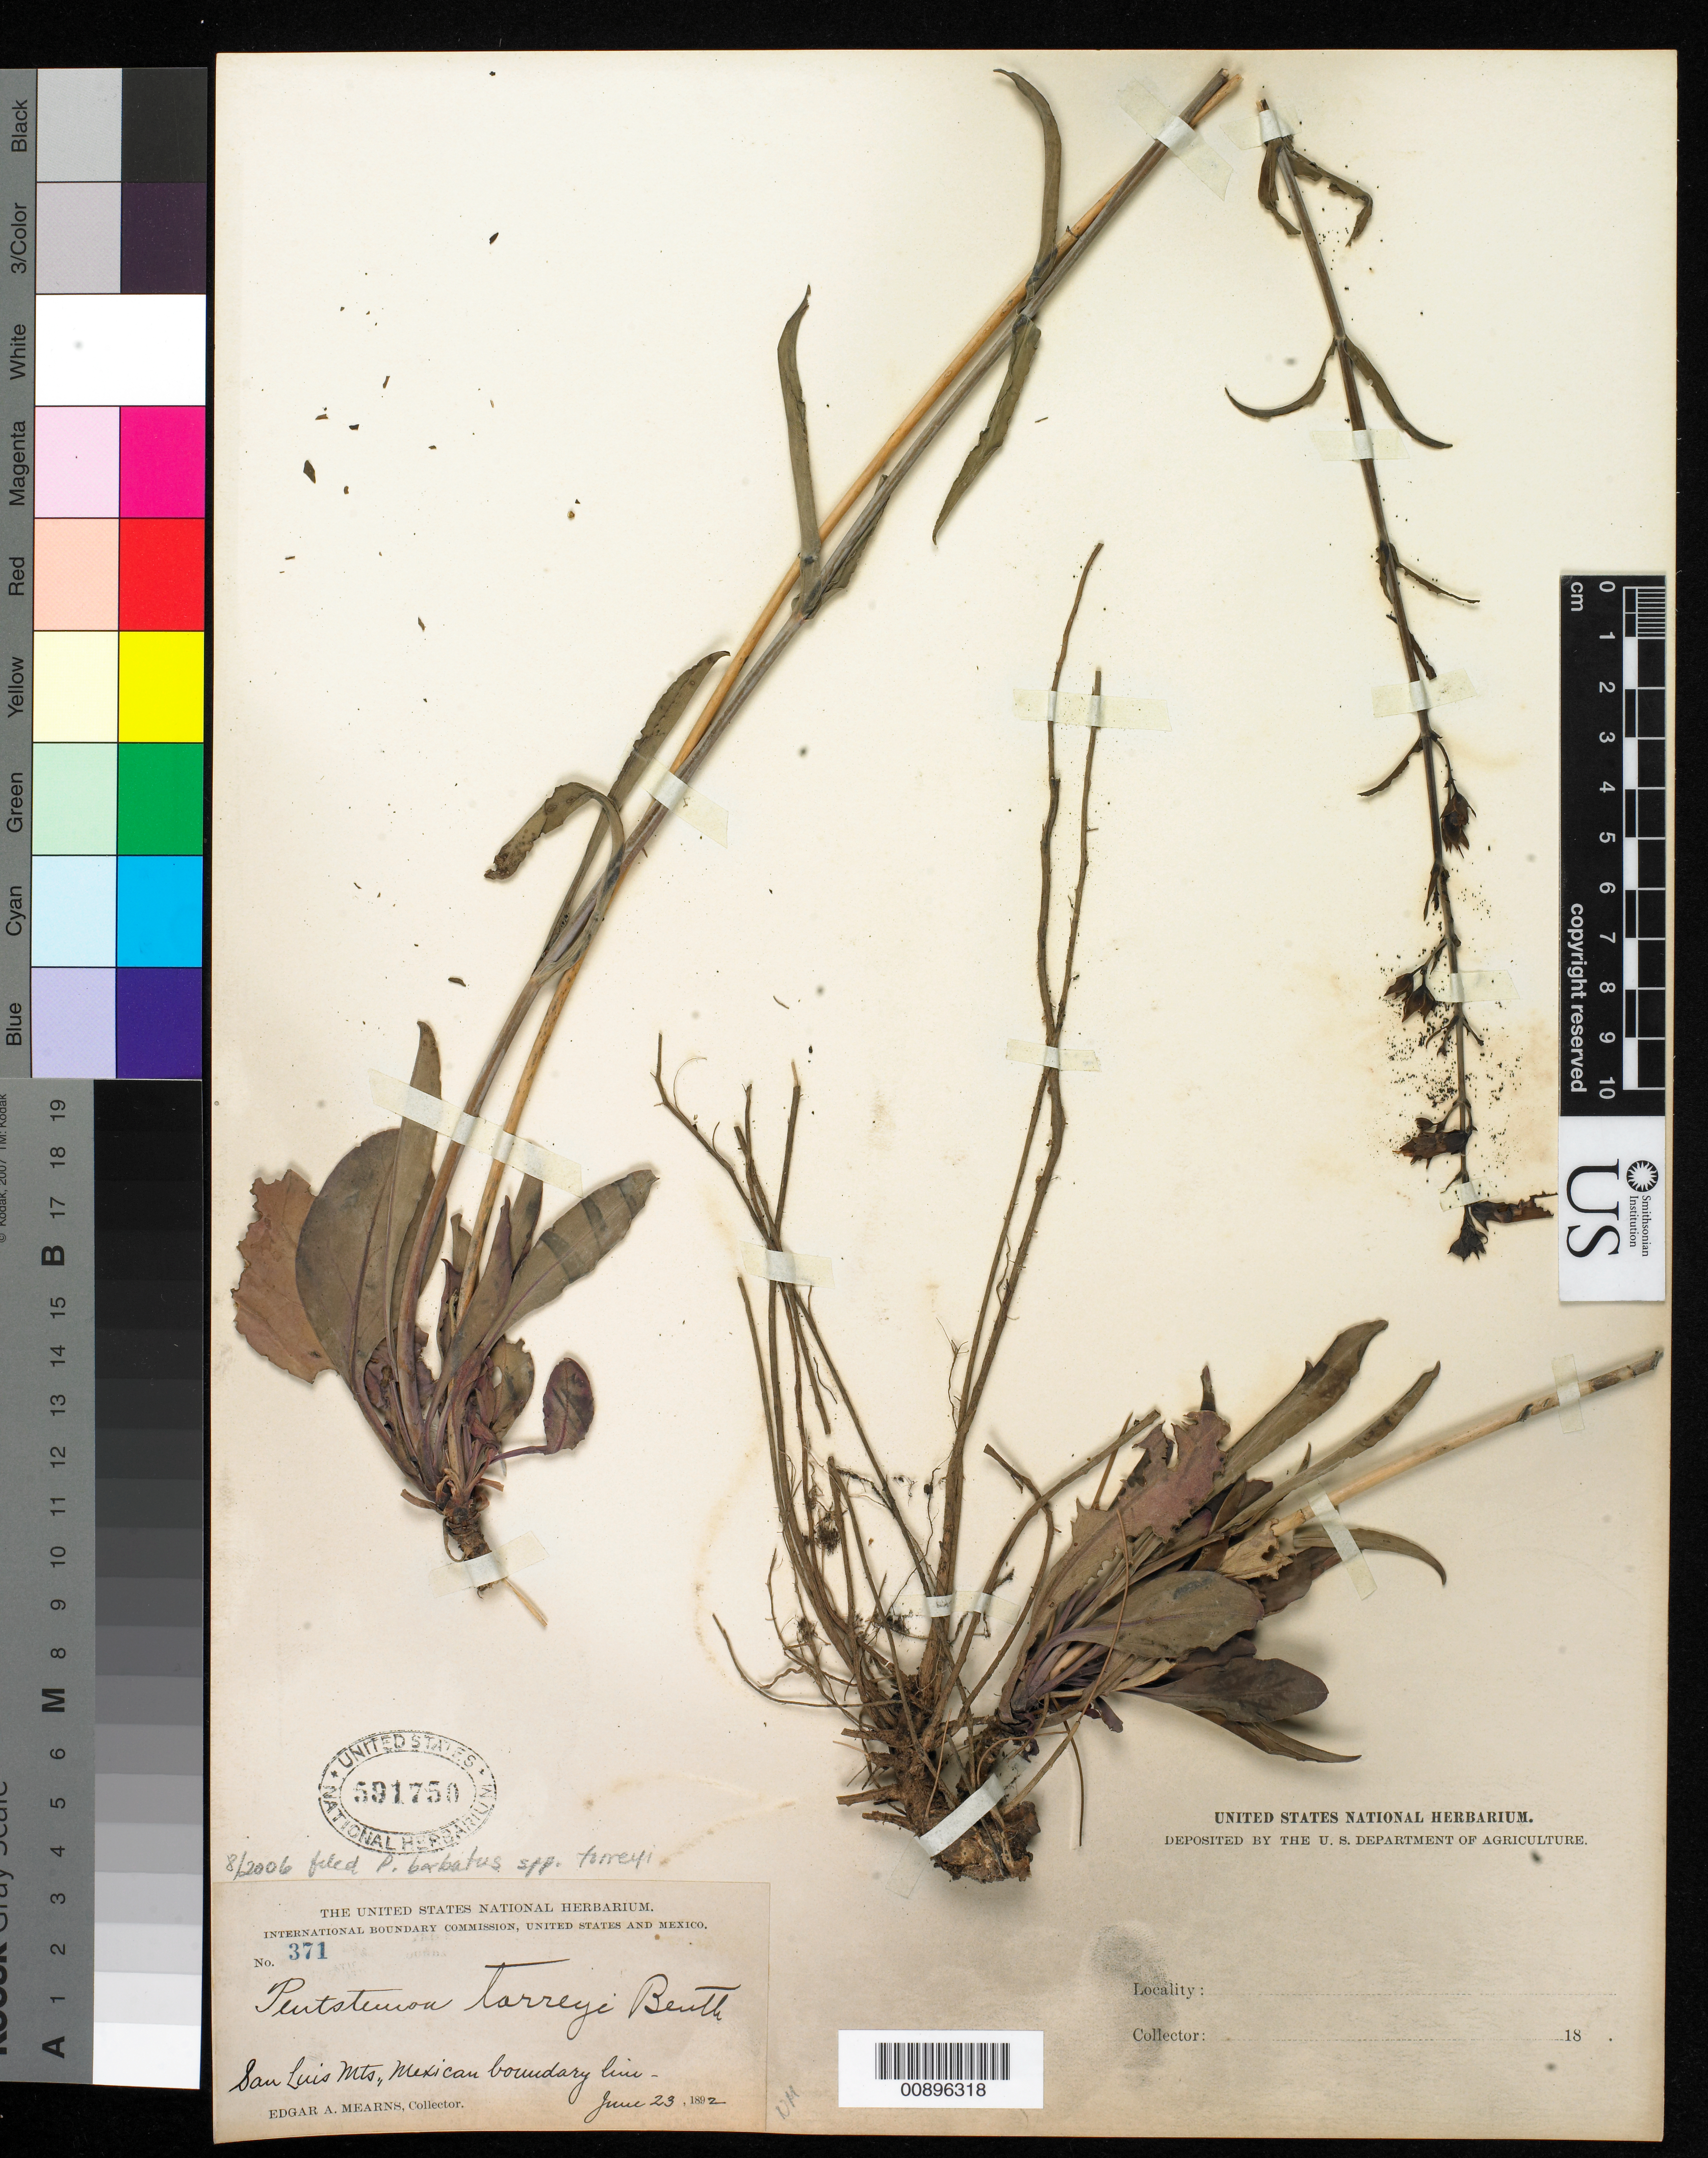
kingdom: Plantae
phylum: Tracheophyta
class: Magnoliopsida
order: Lamiales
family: Plantaginaceae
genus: Penstemon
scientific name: Penstemon barbatus subsp. torreyi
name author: (Benth.) D.D. Keck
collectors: E. A. Mearns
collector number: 371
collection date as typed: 23 Jun 1892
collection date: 1892-06-23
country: United States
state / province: New Mexico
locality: San Luis Mts., Mexican Boundary Line.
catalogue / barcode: US 591750